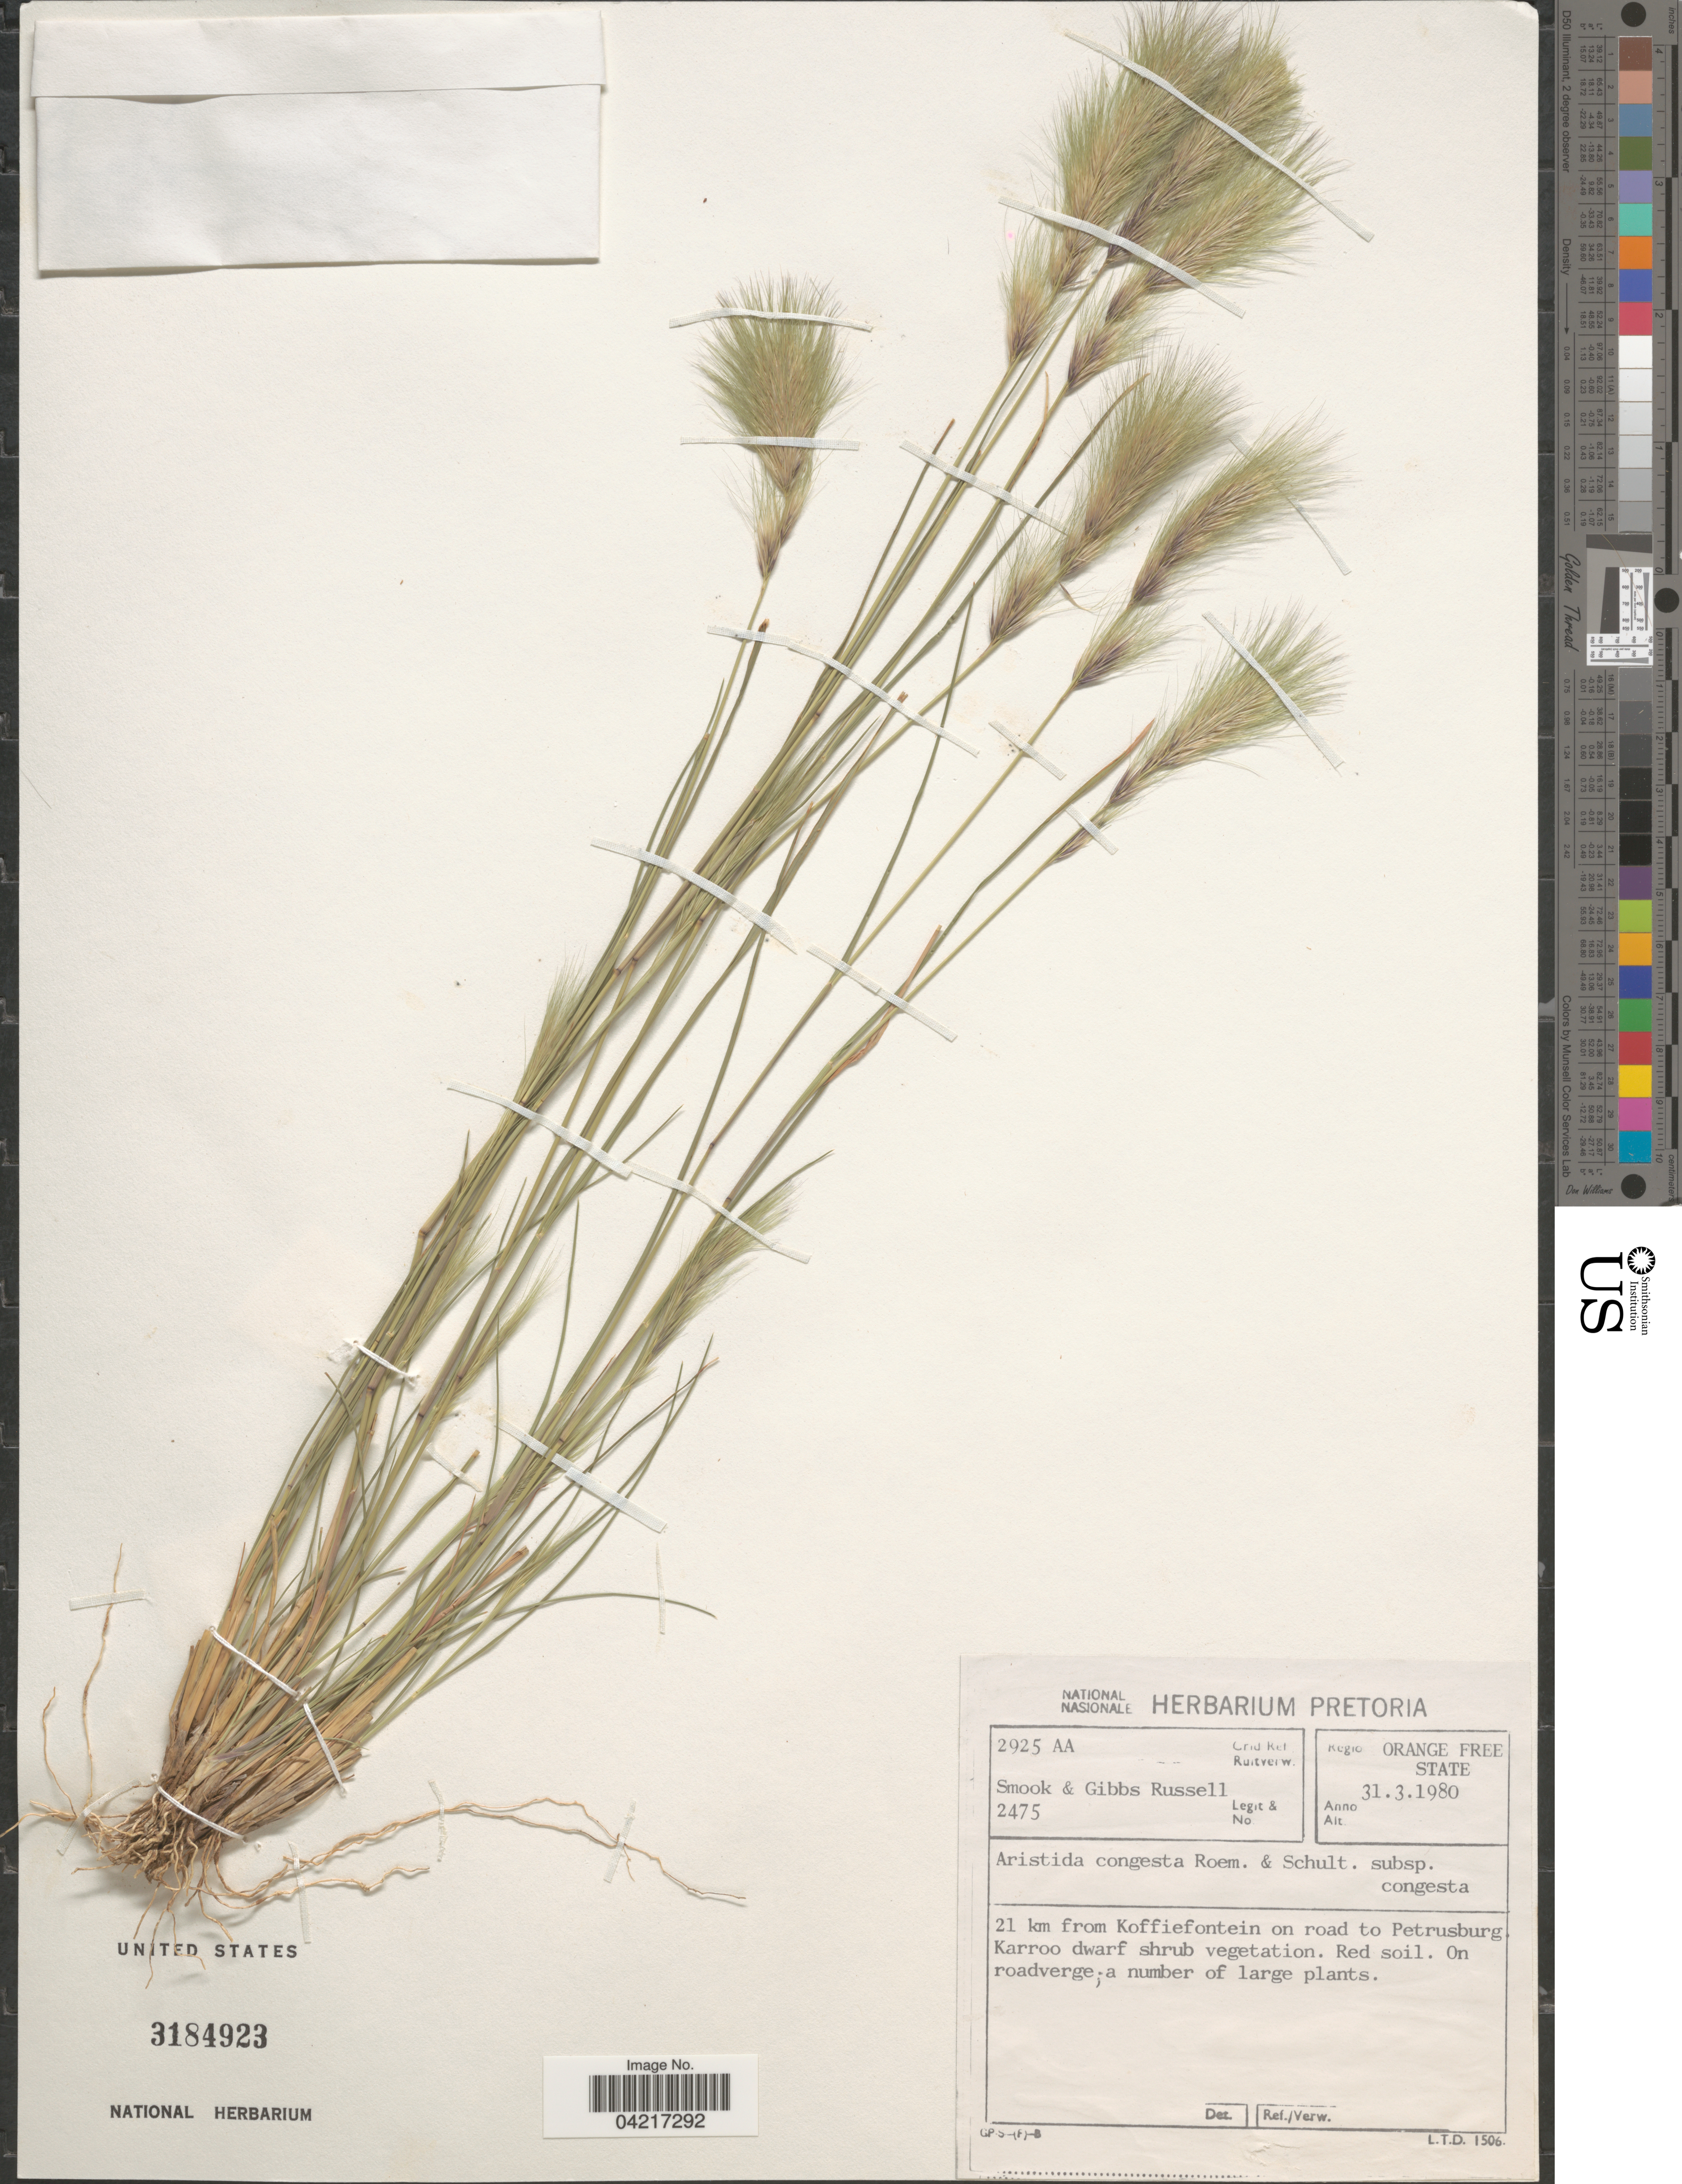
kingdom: Plantae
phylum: Tracheophyta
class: Liliopsida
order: Poales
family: Poaceae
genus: Aristida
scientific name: Aristida congesta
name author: Roem. & Schult.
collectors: Smook & Gibbs-Russell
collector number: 2475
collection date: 1980-03-31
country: South Africa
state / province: Free State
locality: Grid. Ref/Ruitverw. 2925 AA. Regio Orange Free State. 21 km from Koffiefontein on road to Petrusberg Karroo dwarf shrub vegetation.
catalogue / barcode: US 3184923